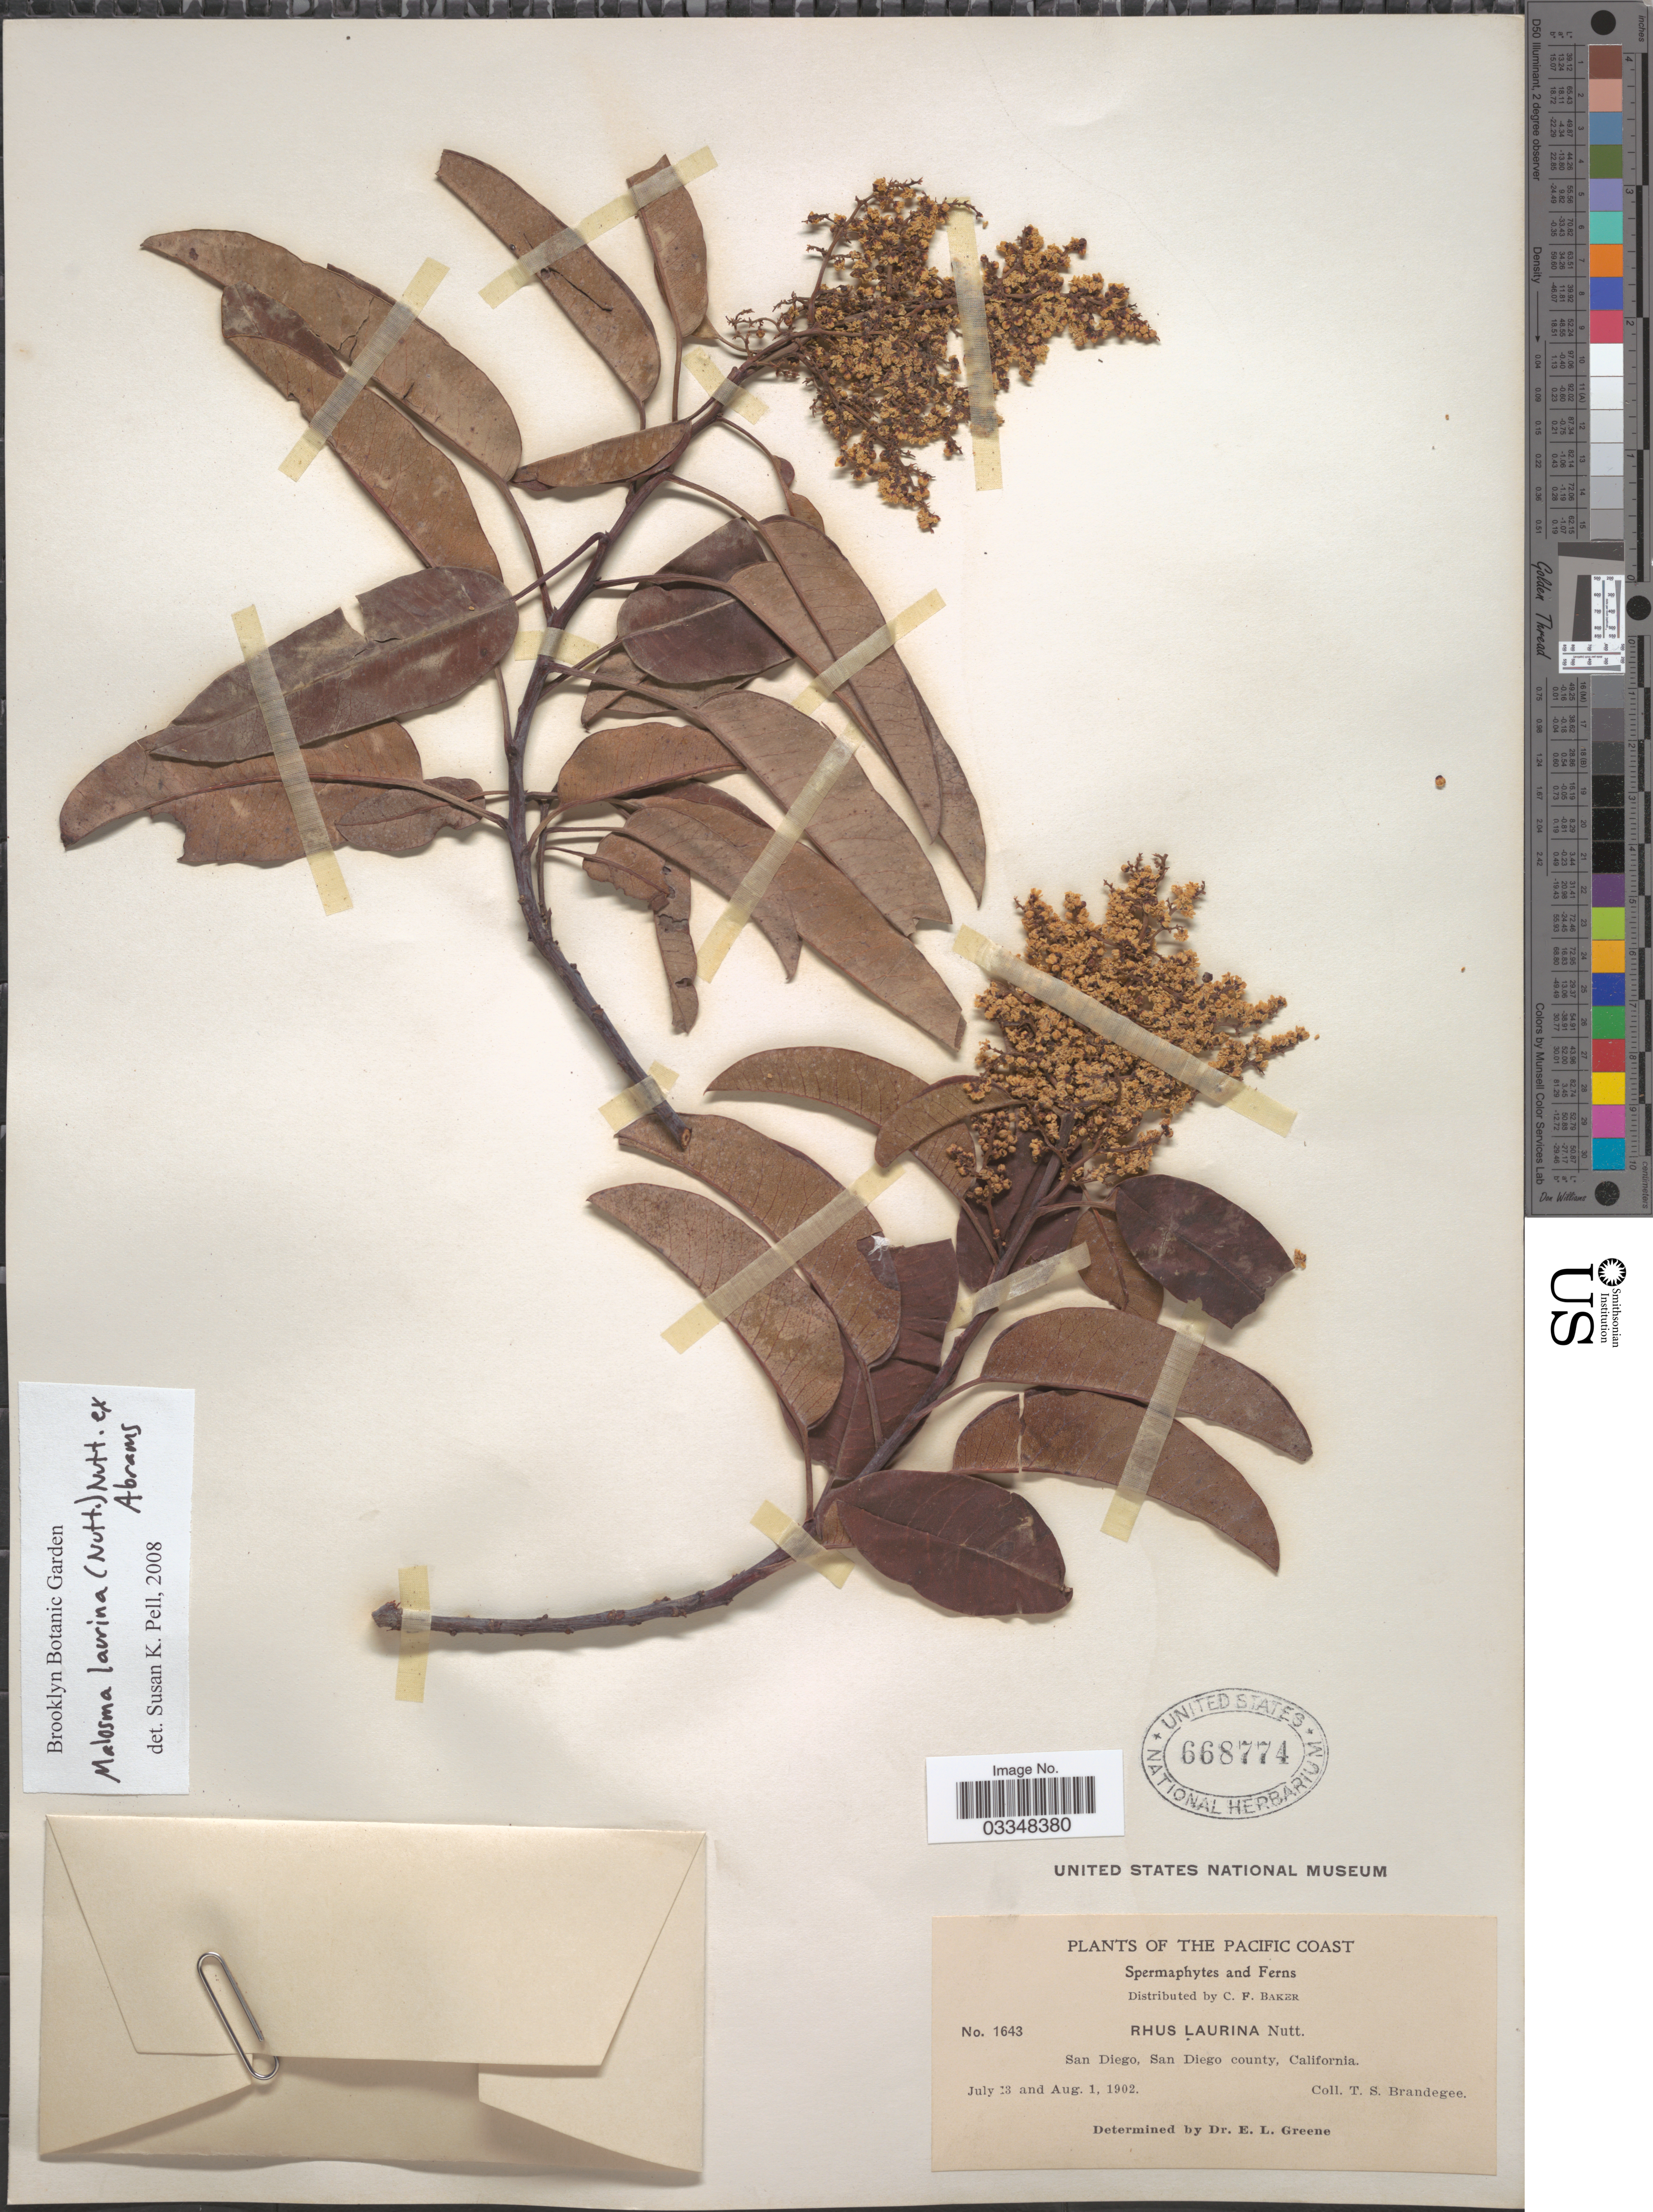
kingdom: Plantae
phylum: Tracheophyta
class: Magnoliopsida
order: Sapindales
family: Anacardiaceae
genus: Malosma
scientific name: Malosma laurina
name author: (Nutt.) Nutt. ex Abrams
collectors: T. S. Brandegee (herbarium)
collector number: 1643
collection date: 1902-07-13/1902-08-01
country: United States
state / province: California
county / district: San Diego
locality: The Pacific Coast. San Diego, San Diego county.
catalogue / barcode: US 668774